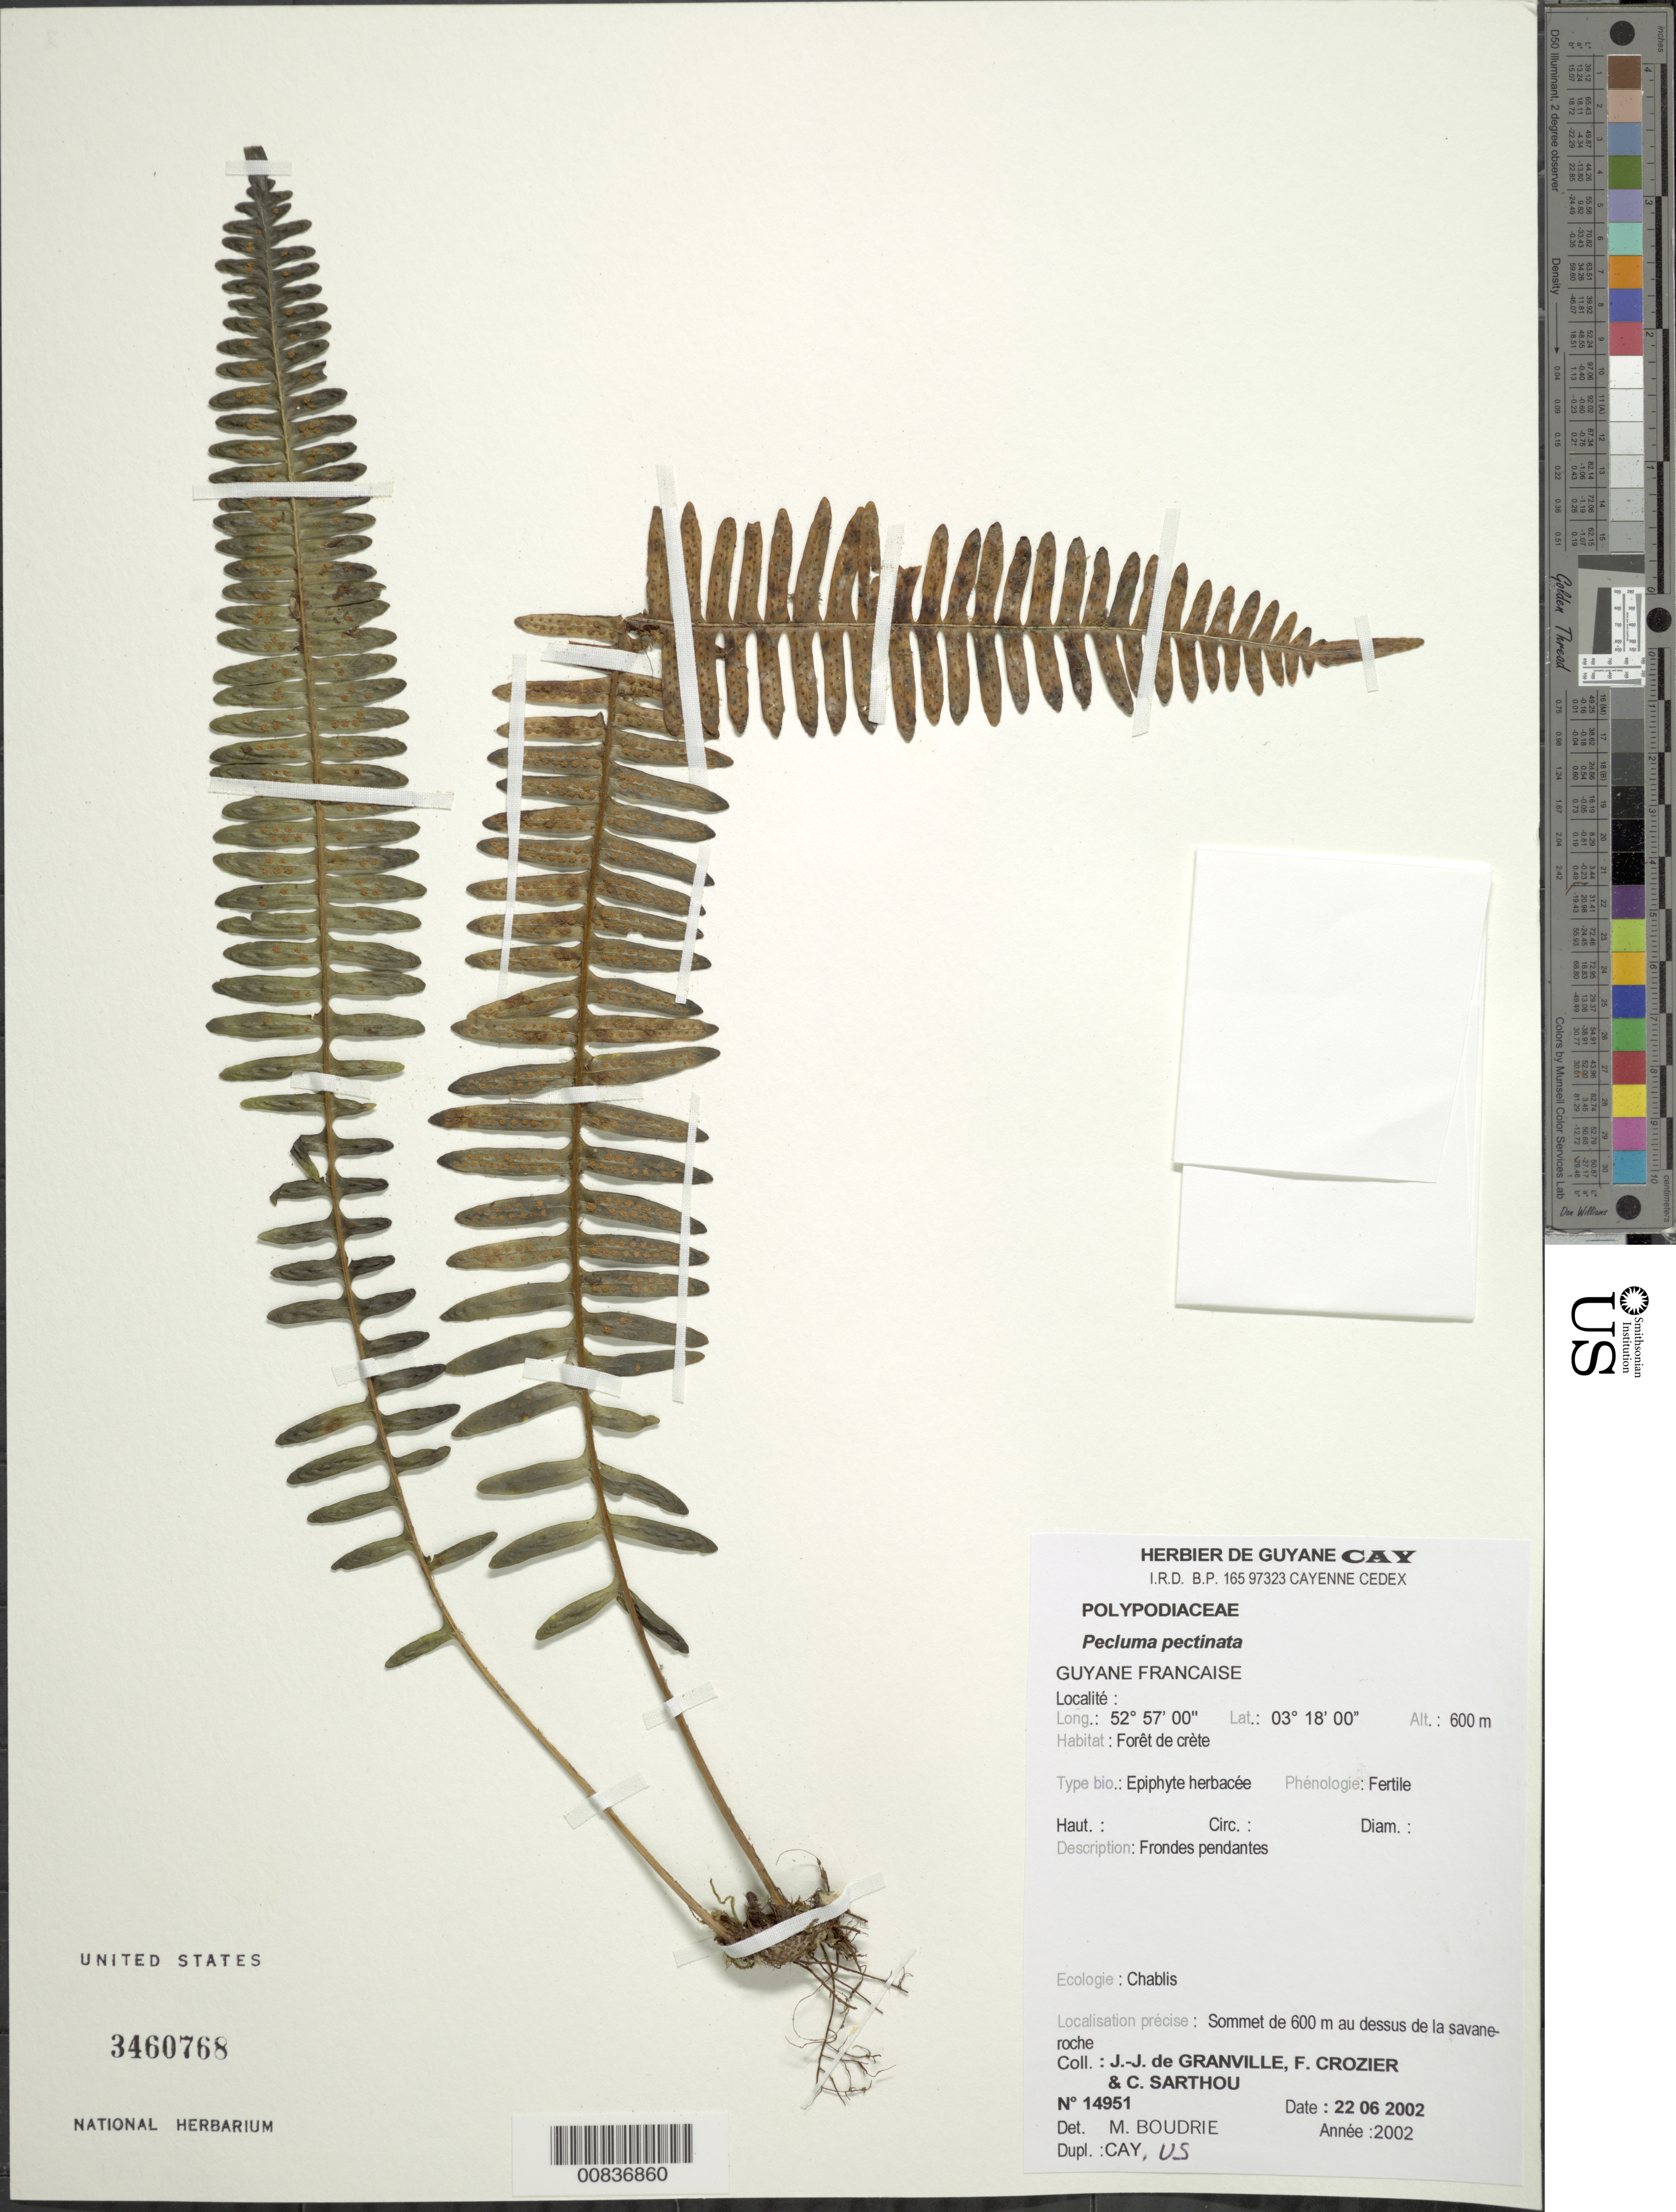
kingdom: Plantae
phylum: Tracheophyta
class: Polypodiopsida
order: Polypodiales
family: Polypodiaceae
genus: Serpocaulon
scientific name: Serpocaulon wagneri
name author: (Mett.) A.R. Sm.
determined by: Boudrie, M.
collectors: J.-J. de Granville, F. Crozier & C. Sarthou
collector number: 14951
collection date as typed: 22-Jun-02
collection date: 2002-06-22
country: French Guiana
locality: Monts Bakra, sommet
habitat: Forêt de crete; chablis, au dessus de la savane-roche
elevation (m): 600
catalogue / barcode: US 3460768